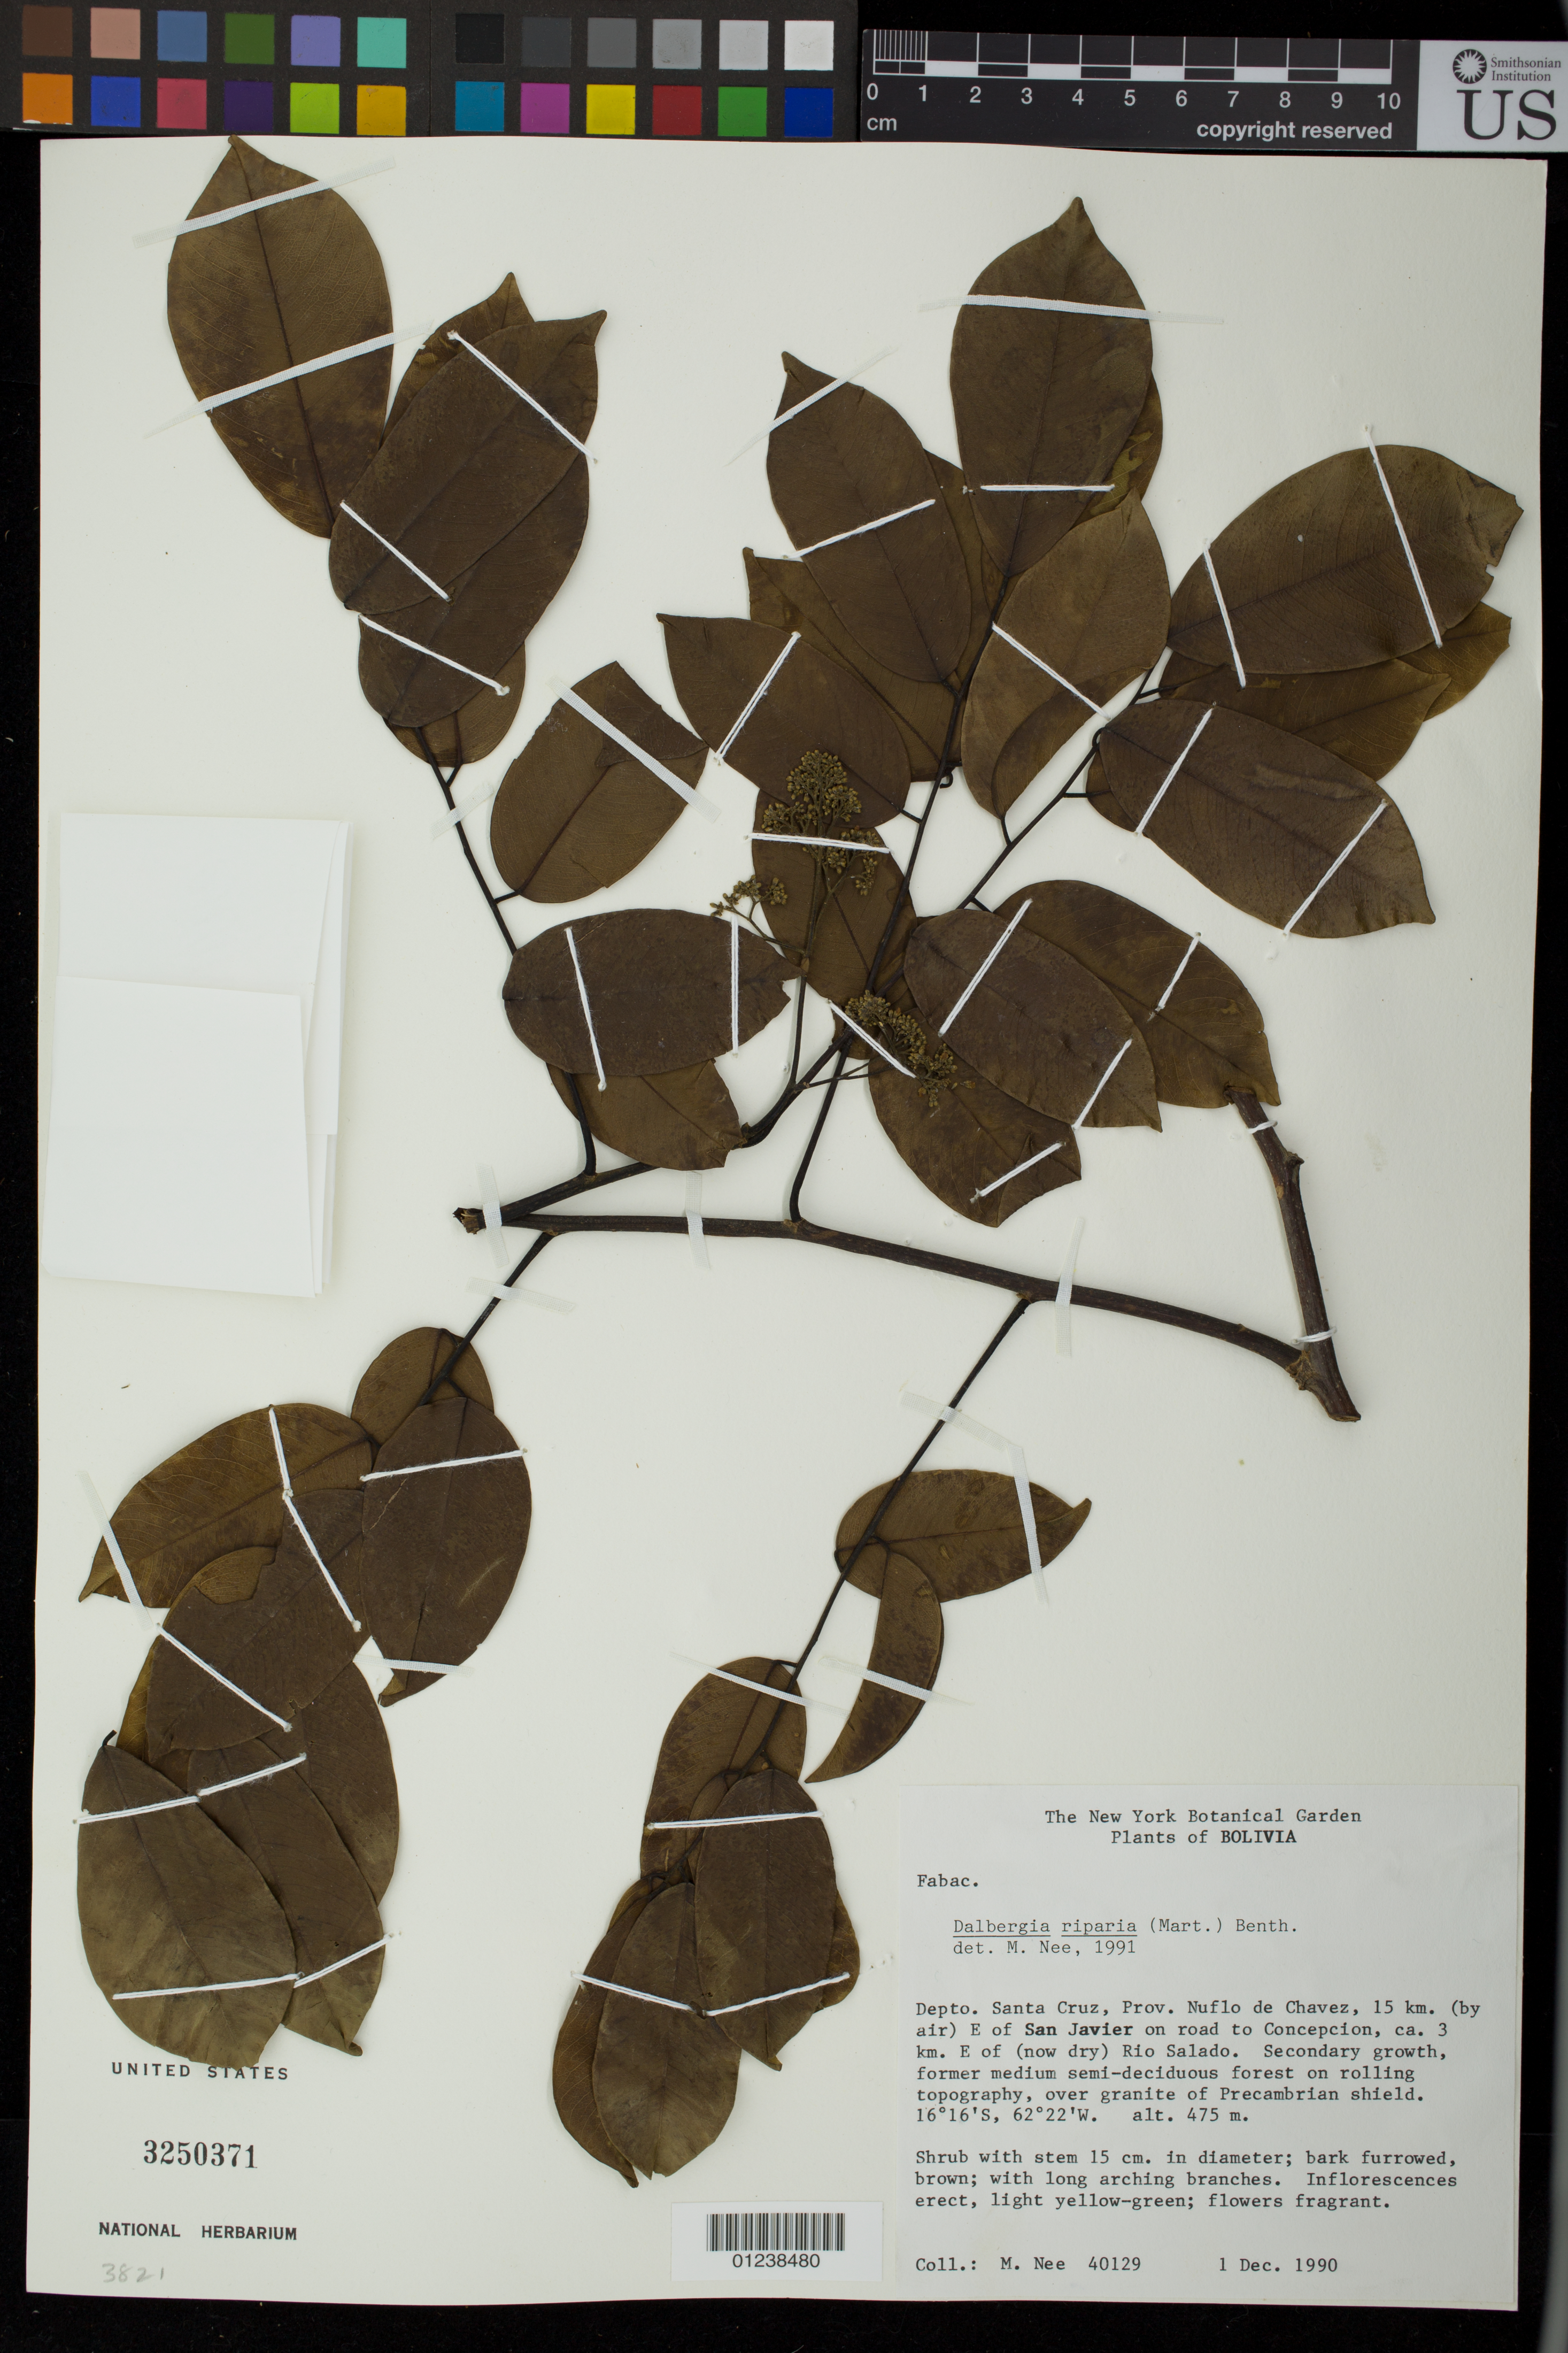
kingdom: Plantae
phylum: Tracheophyta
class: Magnoliopsida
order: Fabales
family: Fabaceae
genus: Dalbergia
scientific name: Dalbergia riparia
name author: (Mart.) Benth.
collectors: M. Nee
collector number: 40129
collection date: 1990-12-01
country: Bolivia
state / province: Santa Cruz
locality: Prov. Nuflo de Chavez, 15 km. (by air) E of Sa Javier on road to Concepcion, ca. 3 km. E of (now dry) Rio Salado.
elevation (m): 475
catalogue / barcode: US 3250371